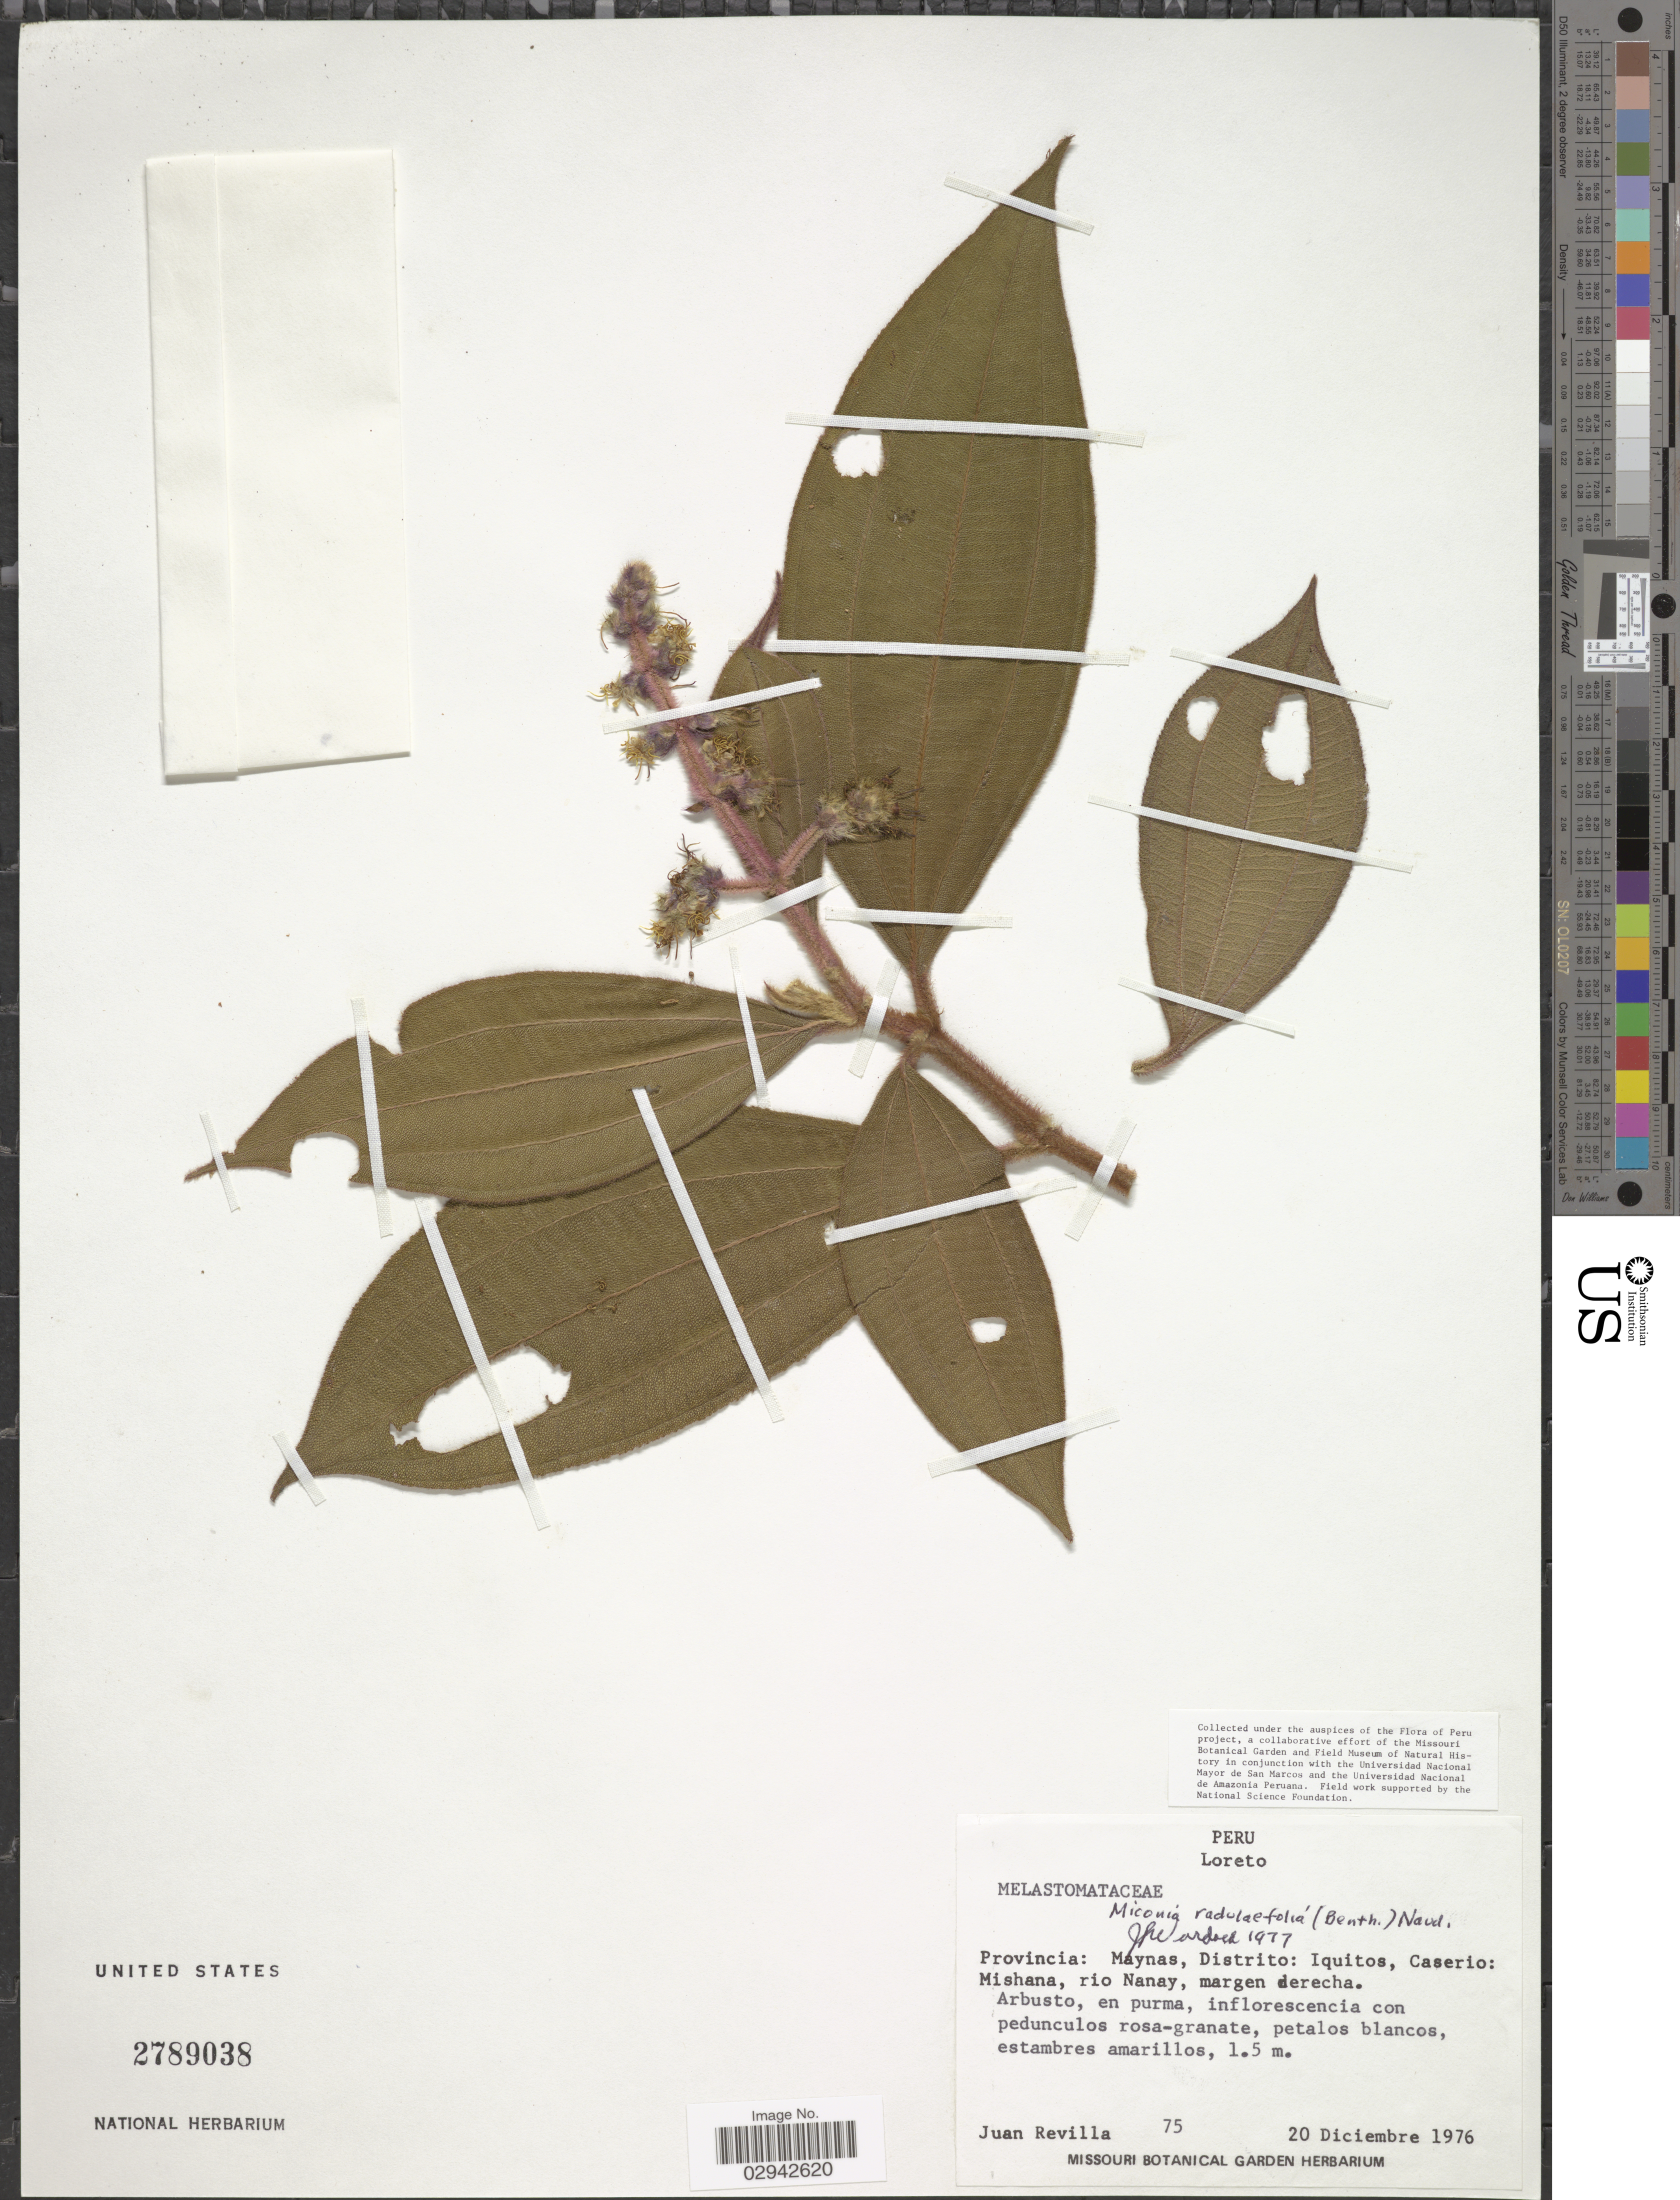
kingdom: Plantae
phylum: Tracheophyta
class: Magnoliopsida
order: Myrtales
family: Melastomataceae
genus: Miconia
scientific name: Miconia radulifolia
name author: (Benth.) Naudin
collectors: J. Revilla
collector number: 75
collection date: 1976-12-20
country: Peru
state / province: Loreto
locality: Maynas, Distrito: Iquitos, Caserio: Mishana, rio Nanay, margen derecha.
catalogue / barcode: US 2789038